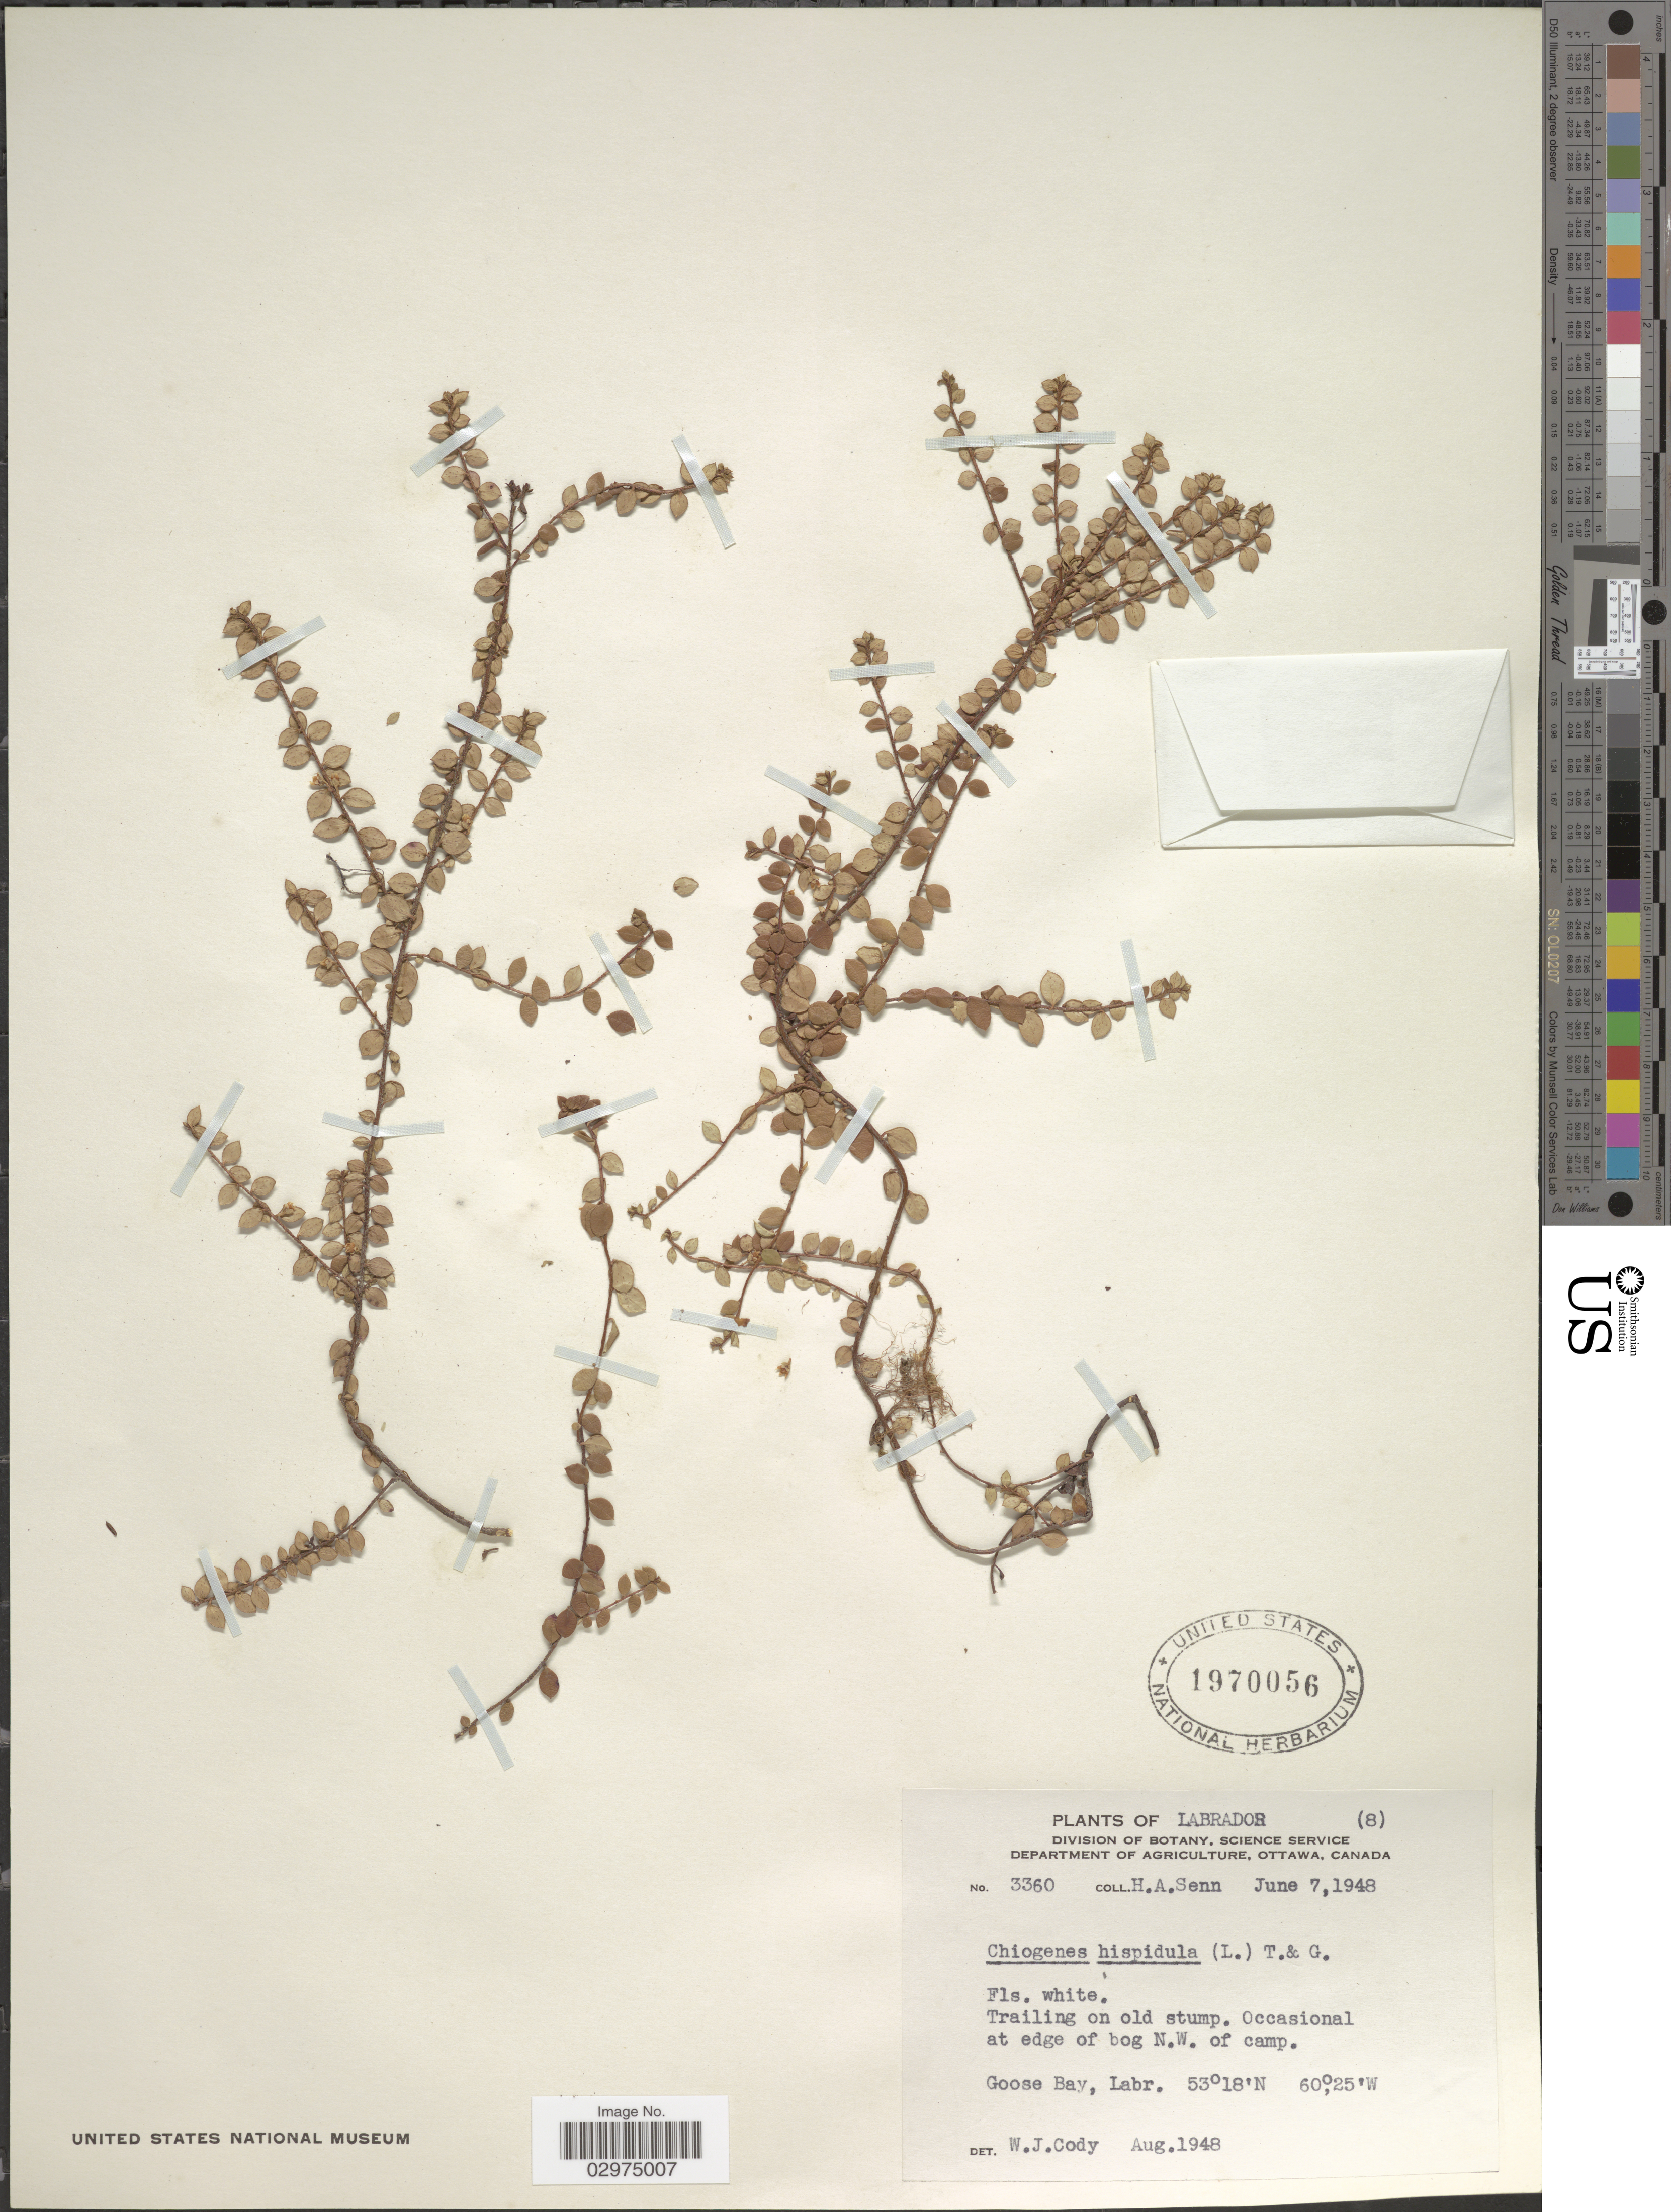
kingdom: Plantae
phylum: Tracheophyta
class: Magnoliopsida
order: Ericales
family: Ericaceae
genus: Gaultheria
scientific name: Gaultheria hispidula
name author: (L.) Muhl. ex Bigelow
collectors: H. Senn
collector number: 3360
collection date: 1948-06-07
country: Canada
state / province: Newfoundland and Labrador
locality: Labrador. Trailing on old stump, Occasional at edge of bog N.W. of camp. Goose Bay.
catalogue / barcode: US 1970056